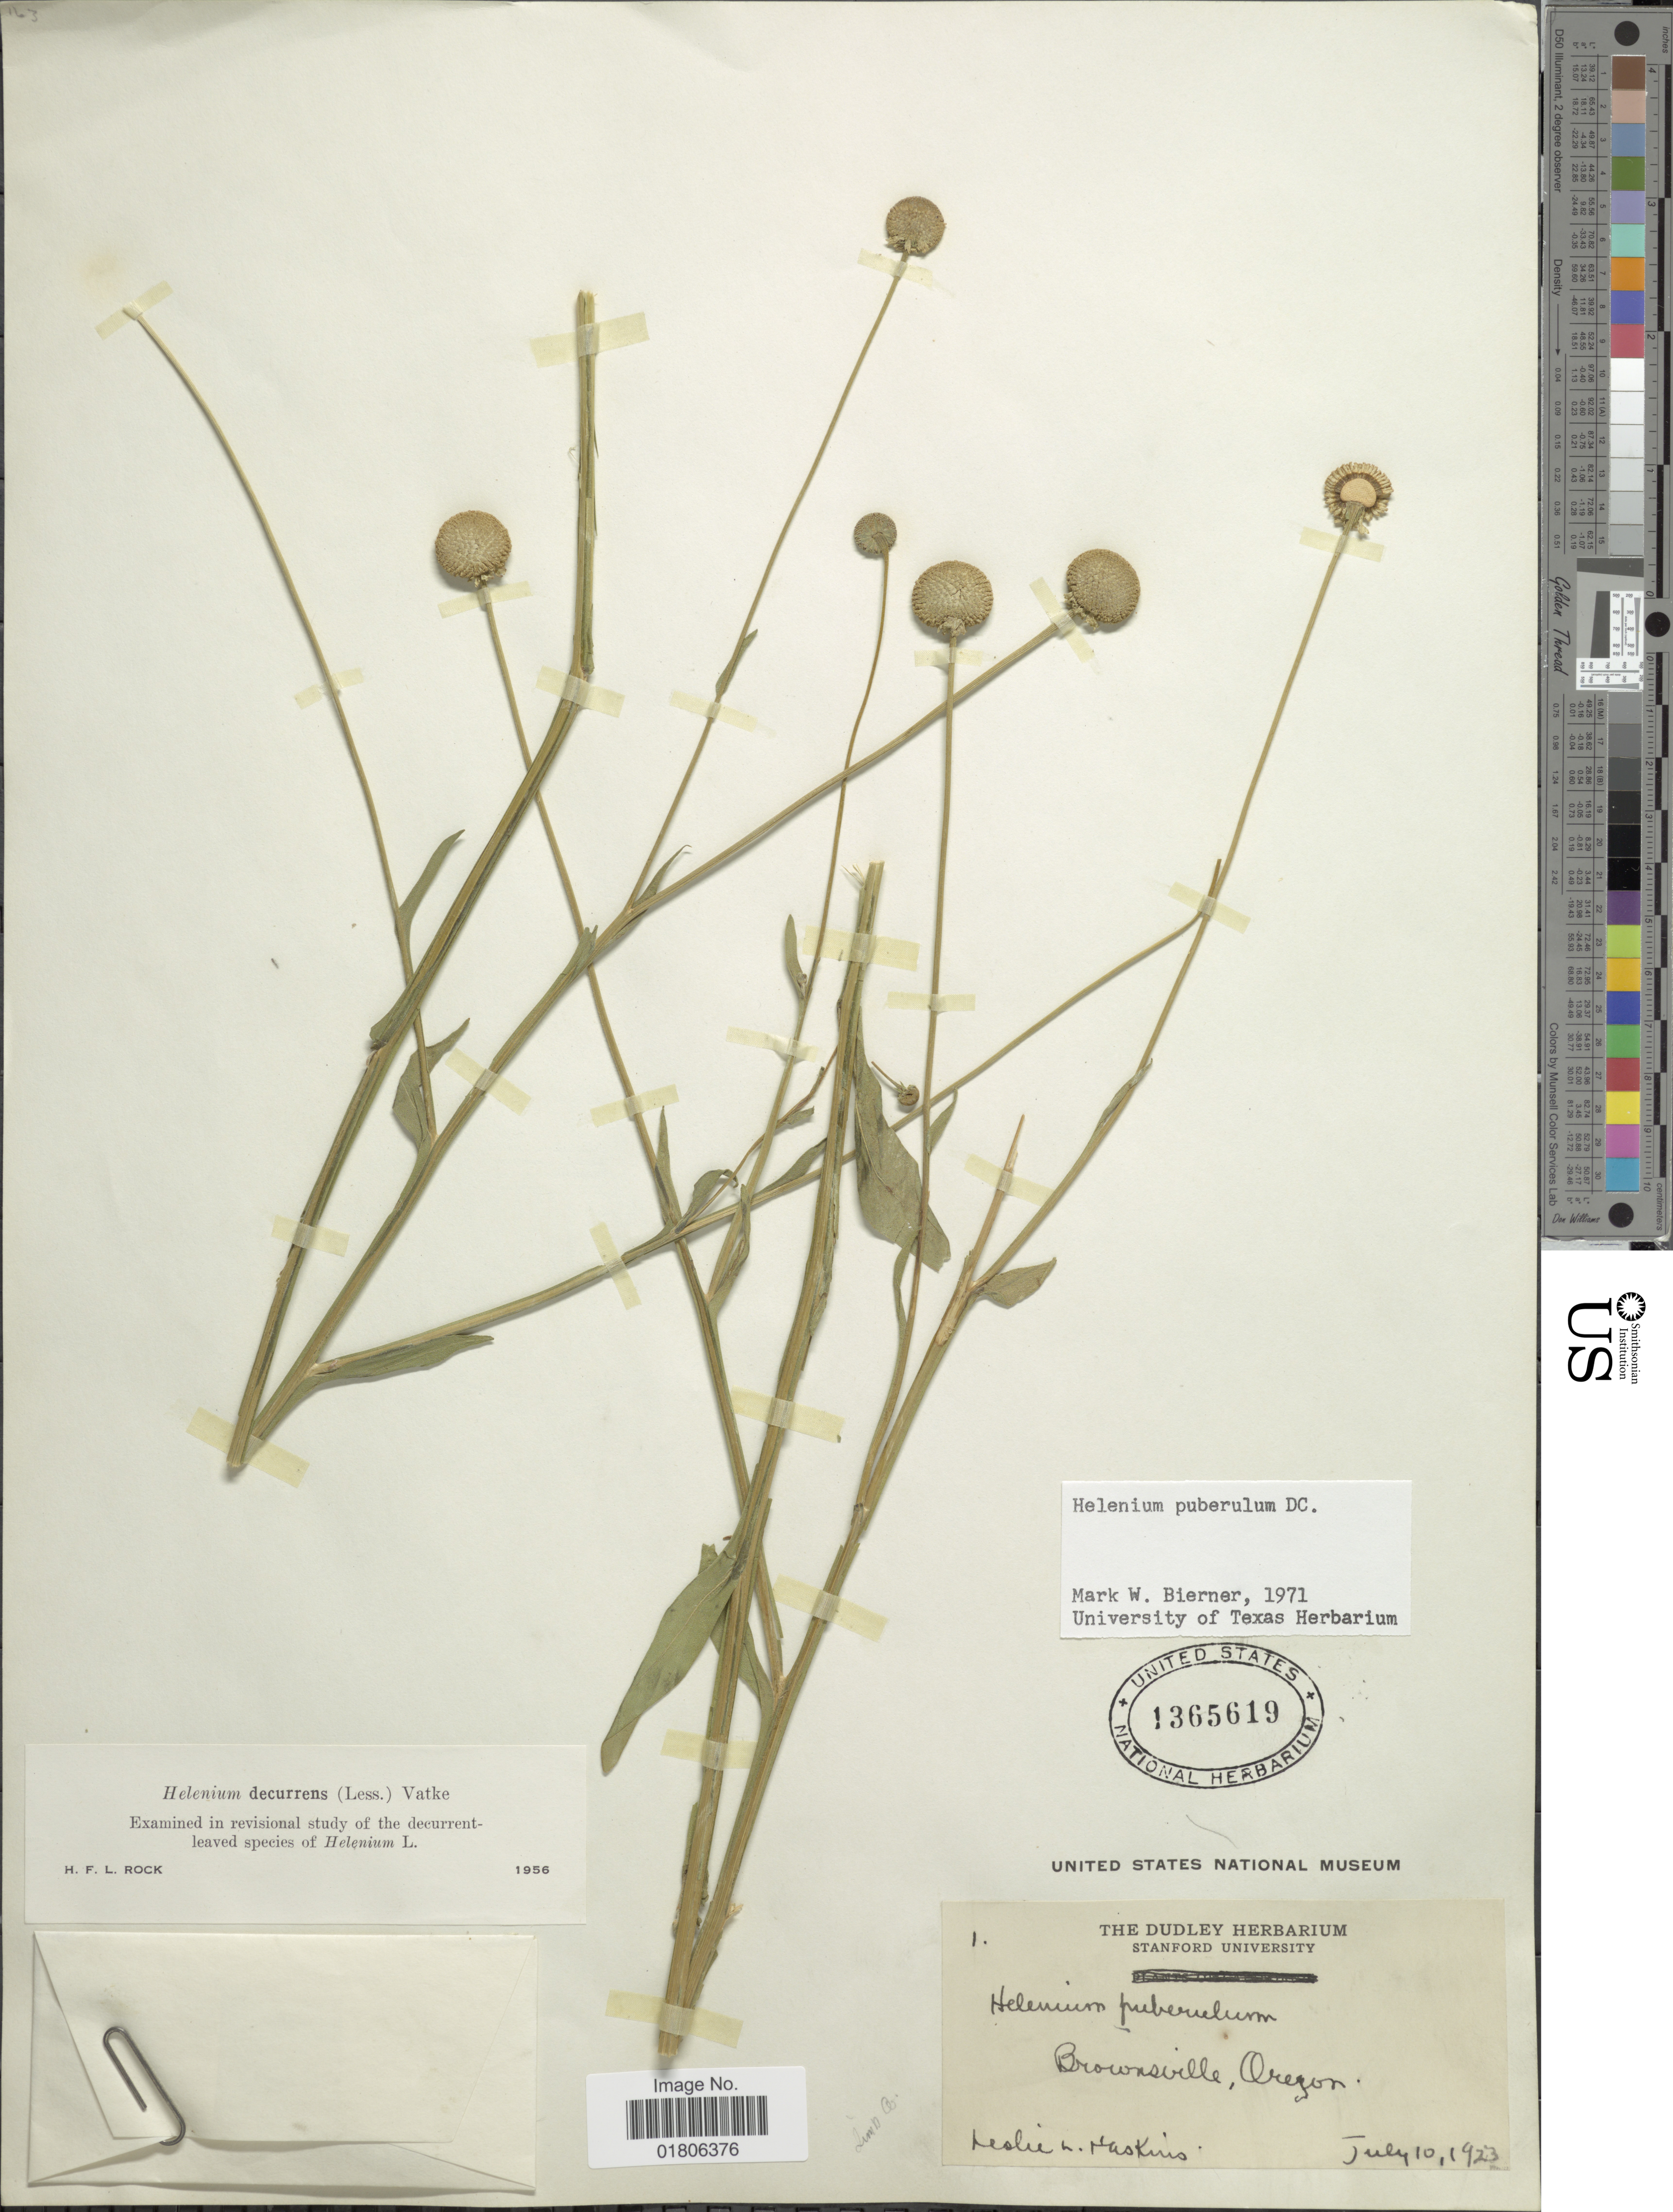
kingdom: Plantae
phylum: Tracheophyta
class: Magnoliopsida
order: Asterales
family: Asteraceae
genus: Helenium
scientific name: Helenium pinnatifidum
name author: (Schwein. ex Nutt.) Rydb.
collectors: J. Haskins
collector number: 1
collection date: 1923-07-10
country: United States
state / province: Oregon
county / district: Linn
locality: Brownsville, Linn Co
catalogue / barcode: US 1365619